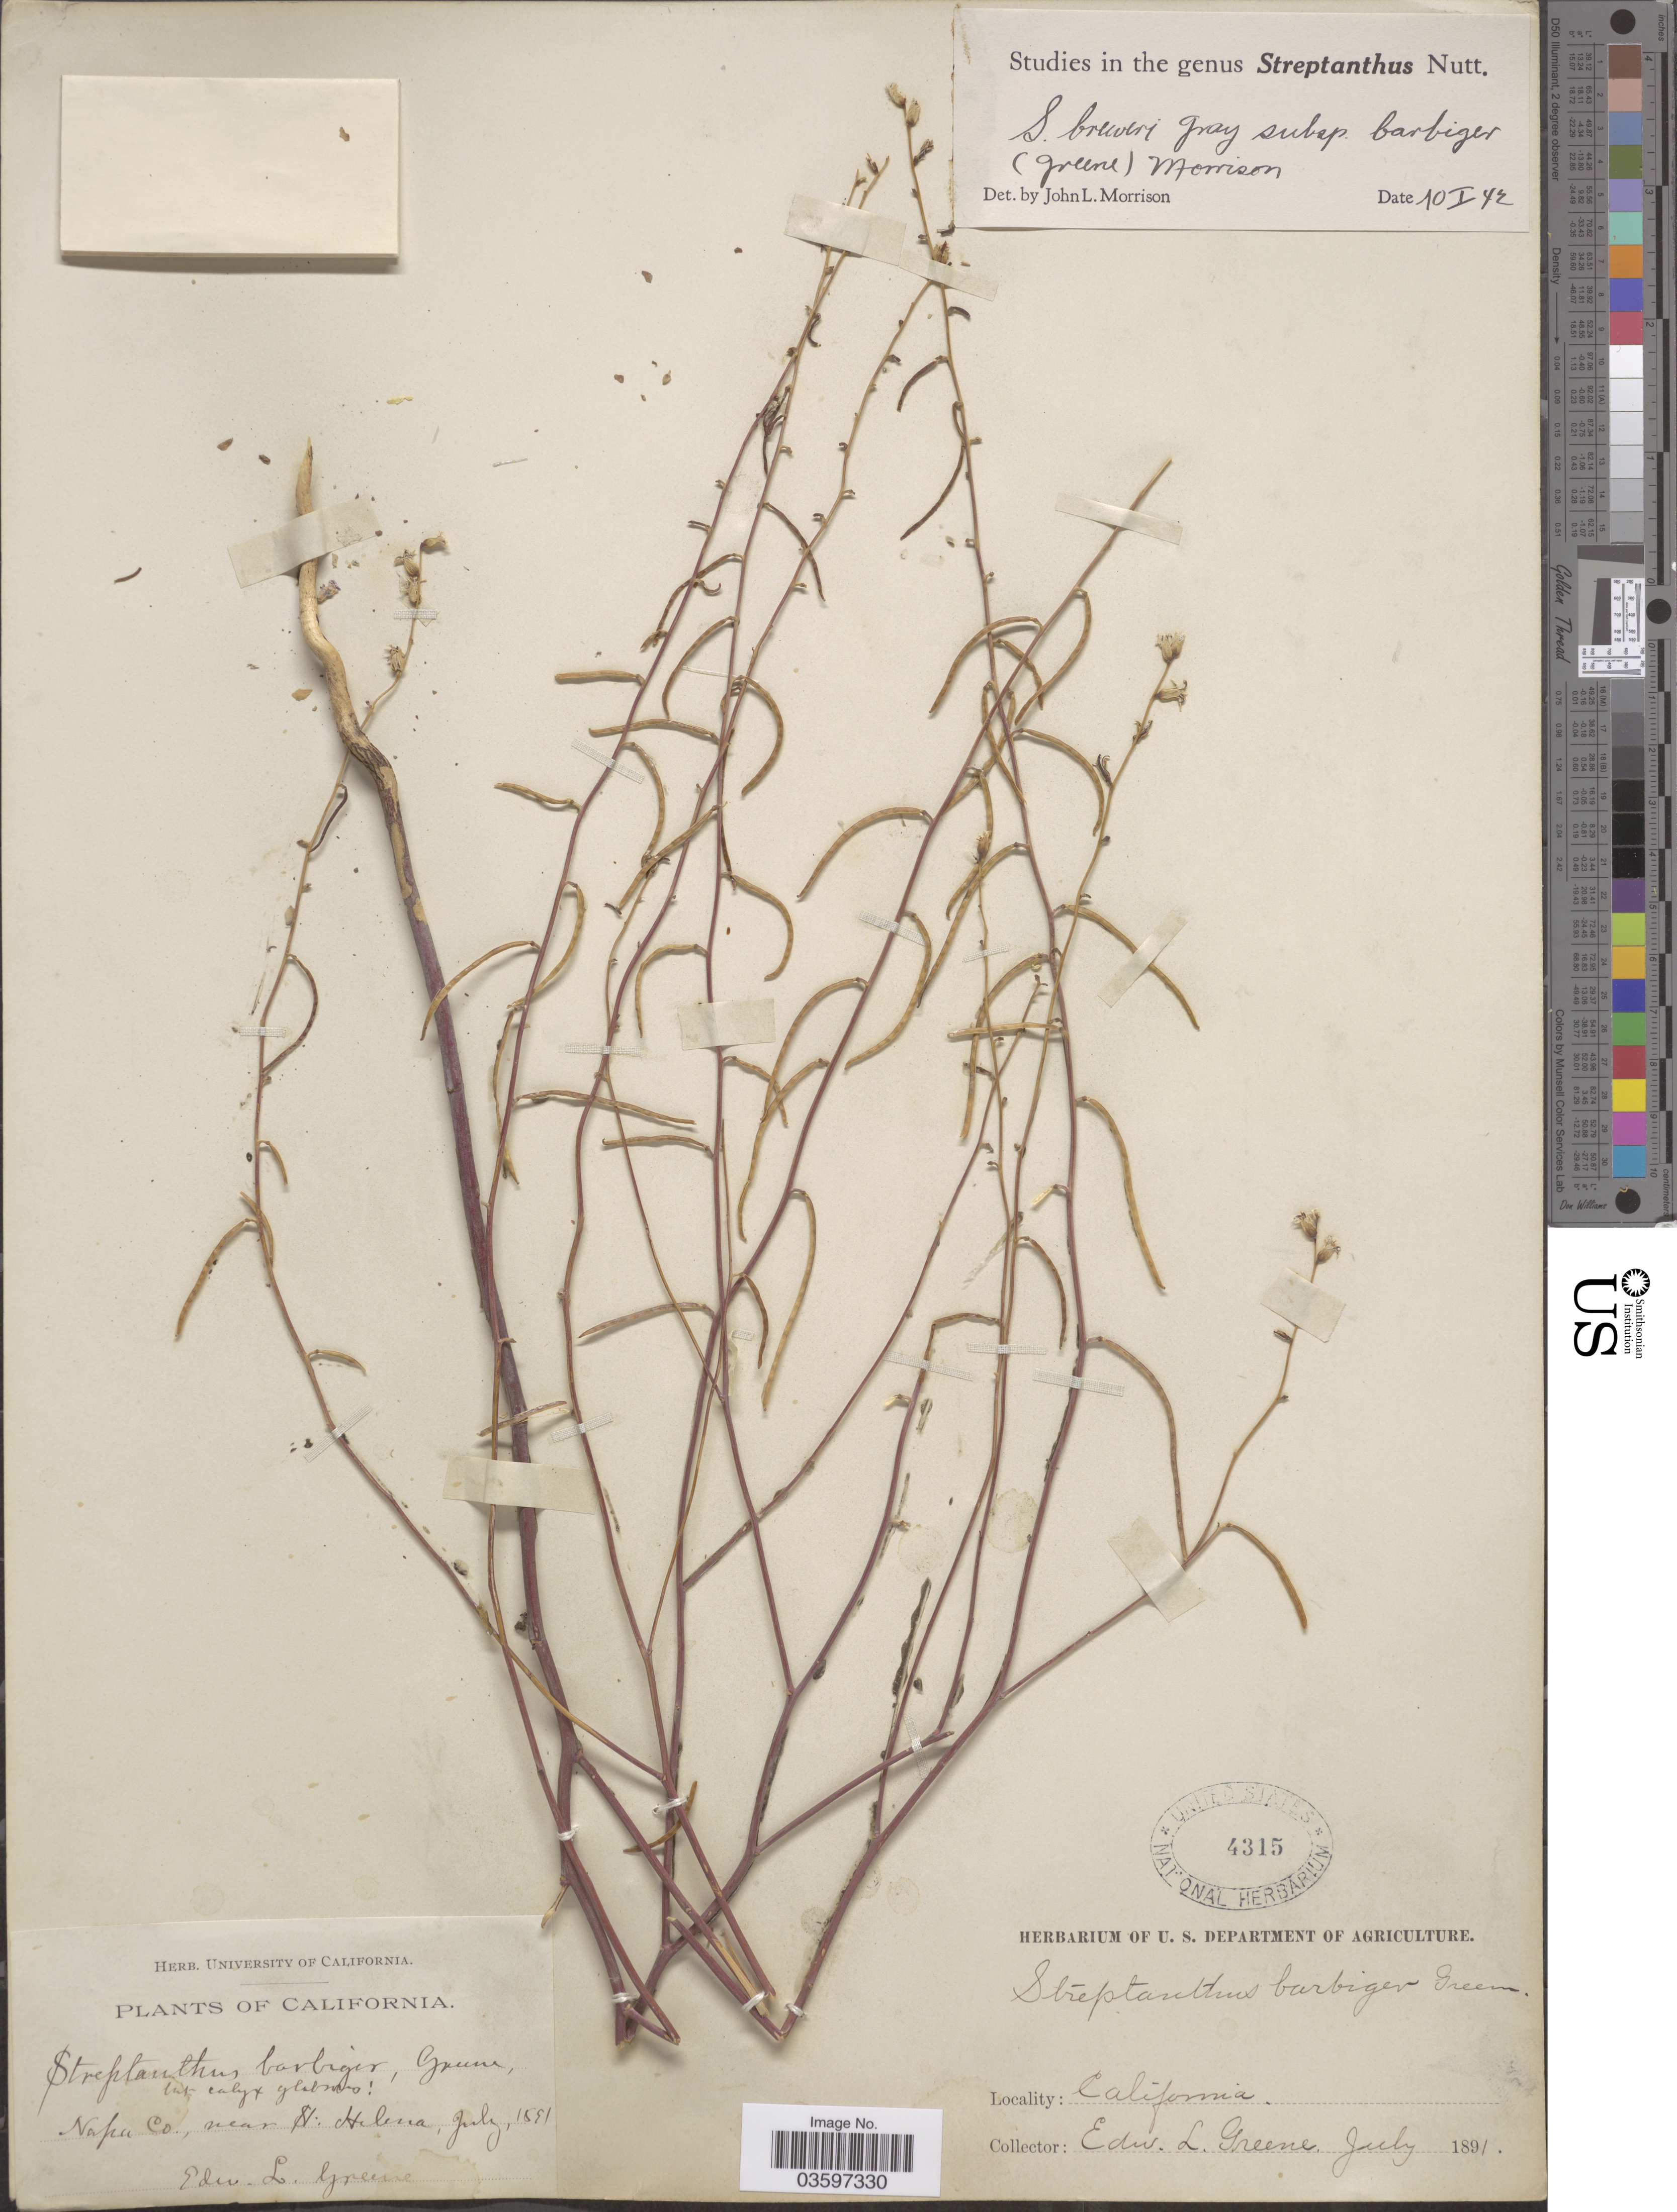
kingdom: Plantae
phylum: Tracheophyta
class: Magnoliopsida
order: Brassicales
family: Brassicaceae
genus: Streptanthus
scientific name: Streptanthus breweri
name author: A. Gray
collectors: E. L. Greene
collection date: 1891-07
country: United States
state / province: California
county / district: Napa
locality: Napa Co, near St. Helena.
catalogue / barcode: US 4315